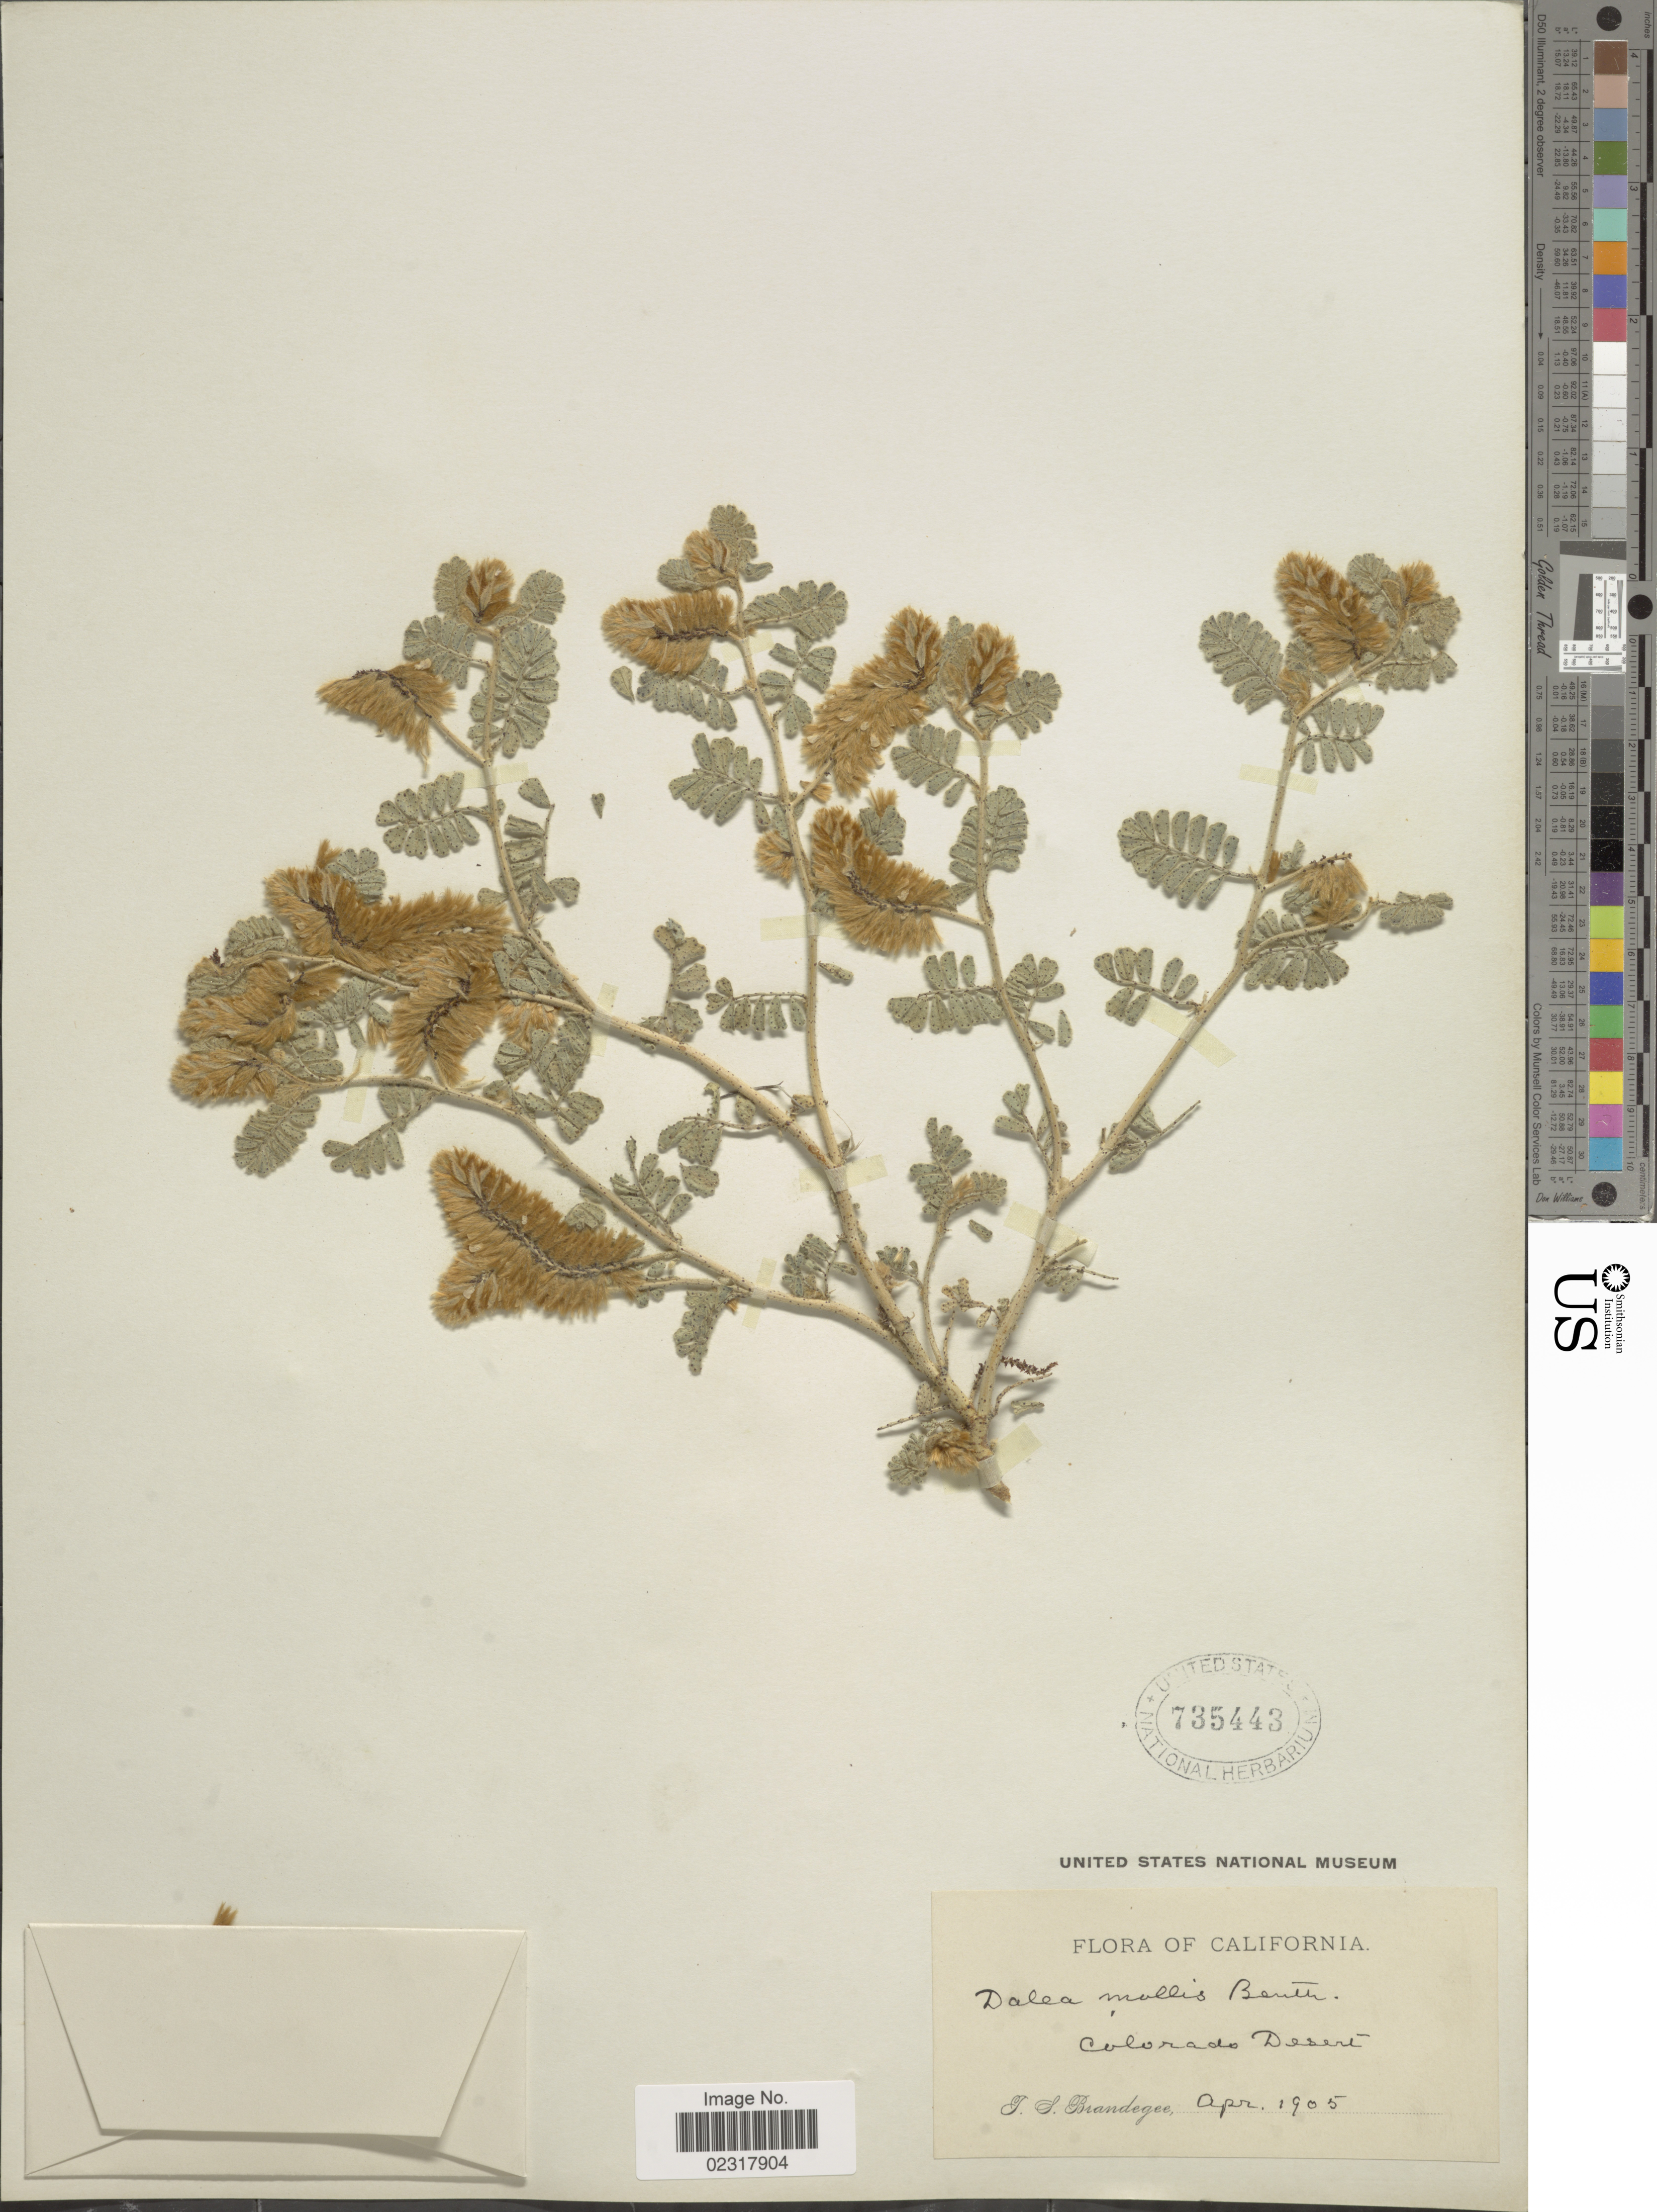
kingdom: Plantae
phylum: Tracheophyta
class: Magnoliopsida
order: Fabales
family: Fabaceae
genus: Dalea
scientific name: Dalea mollis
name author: Benth.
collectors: J. S. Brandegee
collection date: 1905-04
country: United States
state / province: California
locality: Colorado Desert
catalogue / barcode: US 735443